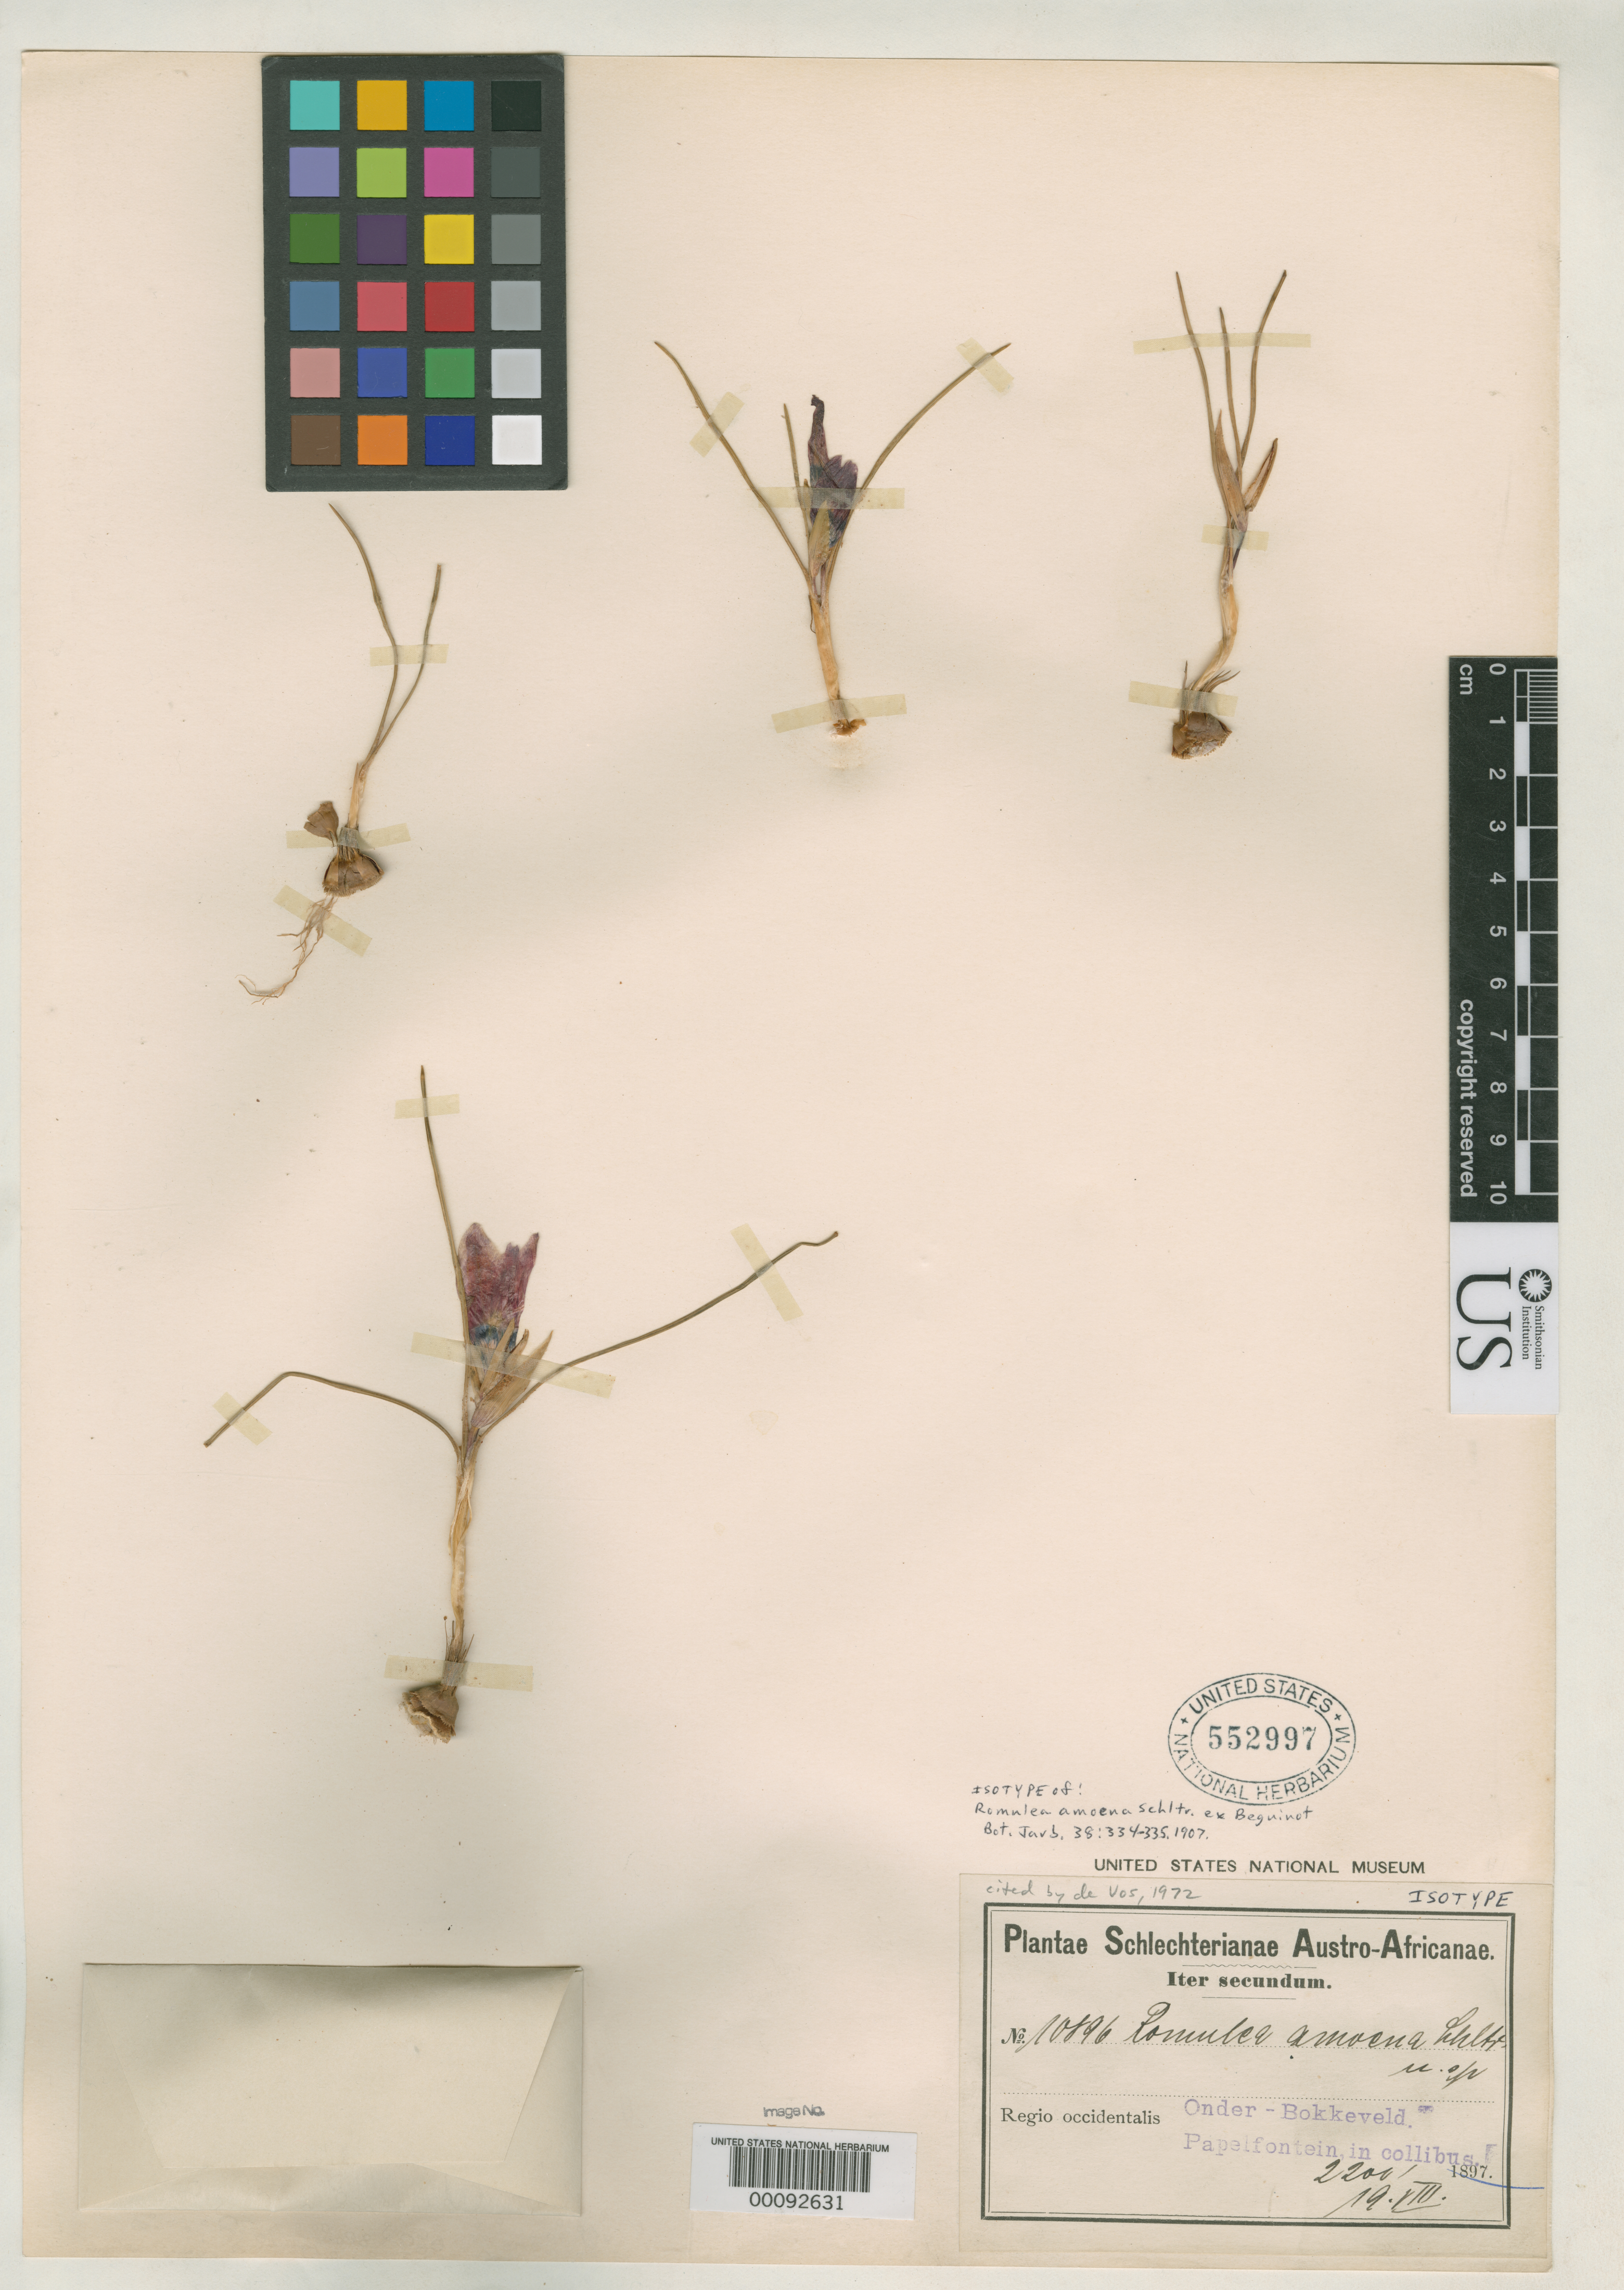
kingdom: Plantae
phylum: Tracheophyta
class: Liliopsida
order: Asparagales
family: Iridaceae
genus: Romulea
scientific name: Romulea amoena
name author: Schltr. ex Bég.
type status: Isotype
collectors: F. R. R. Schlechter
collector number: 10896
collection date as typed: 19 Aug 1897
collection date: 1897-08-19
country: South Africa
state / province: Northern Cape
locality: Onder-bokkeveld, Papelfontein.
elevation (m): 700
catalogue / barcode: US 552997